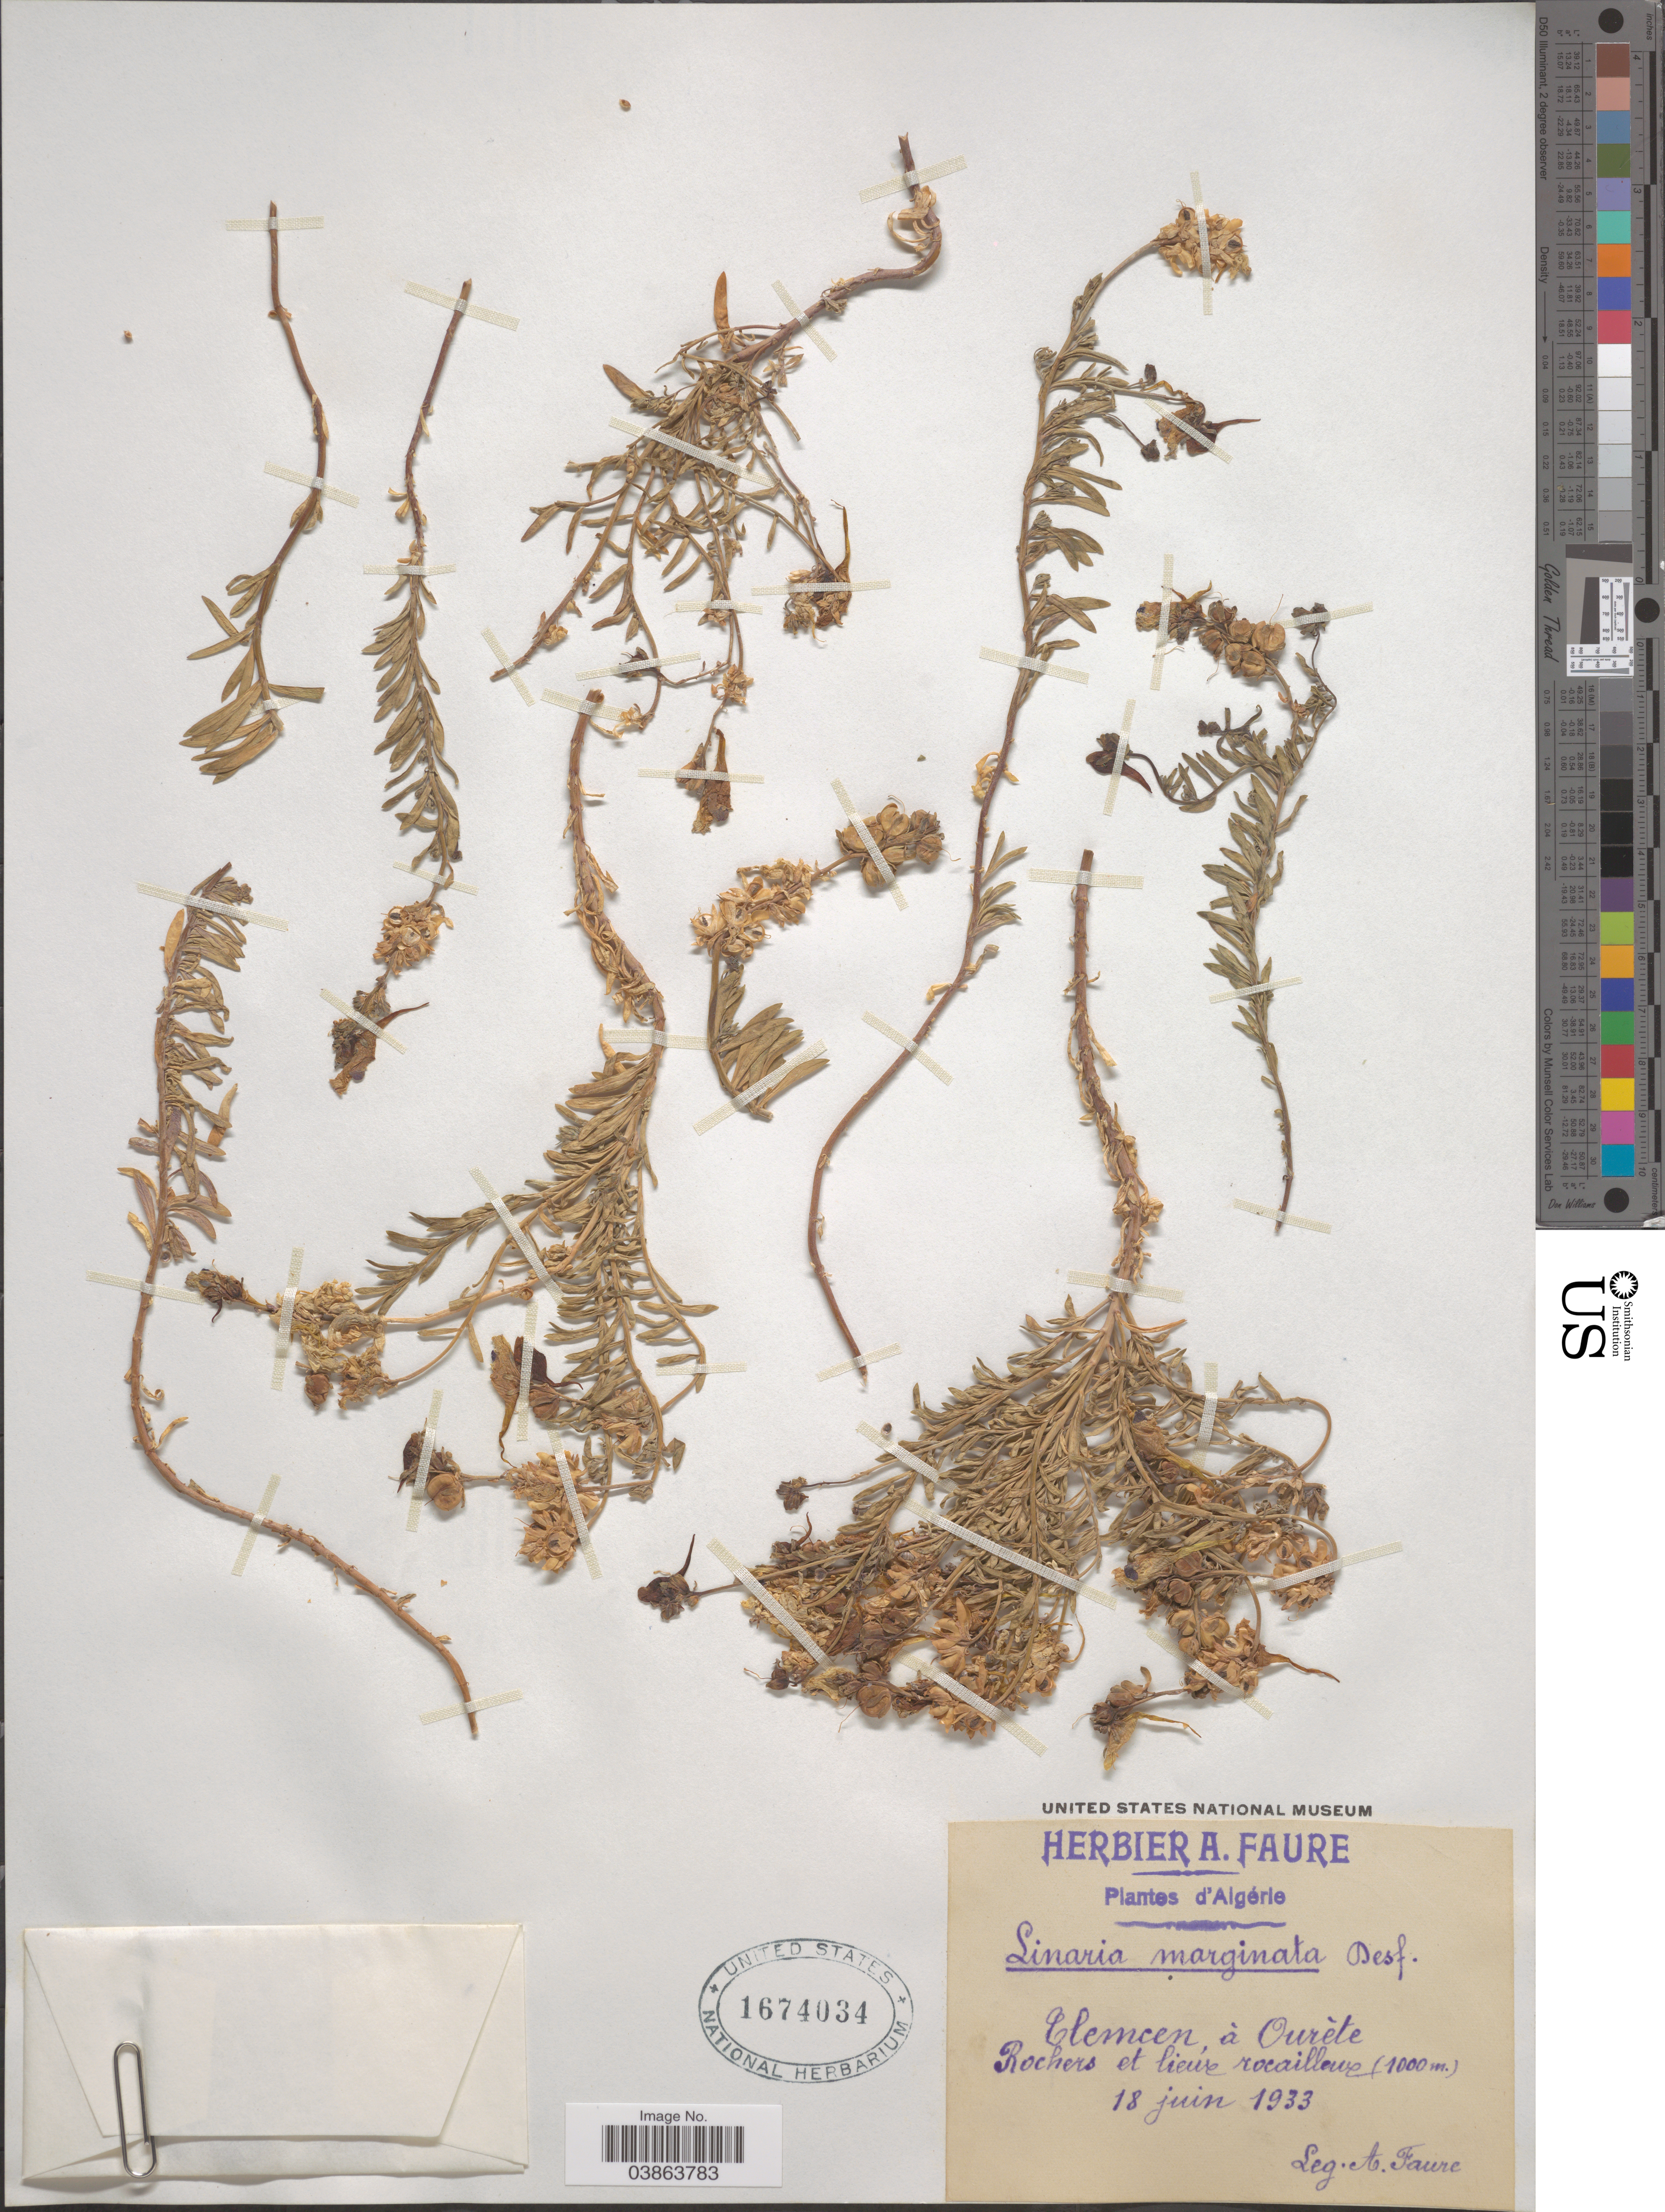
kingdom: Plantae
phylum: Tracheophyta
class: Magnoliopsida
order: Lamiales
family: Plantaginaceae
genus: Linaria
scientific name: Linaria marginata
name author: Desf.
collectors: A. Faure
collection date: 1933-06-18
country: Algeria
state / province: Tlemcen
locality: À Ourète.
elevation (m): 1000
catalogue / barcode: US 1674034